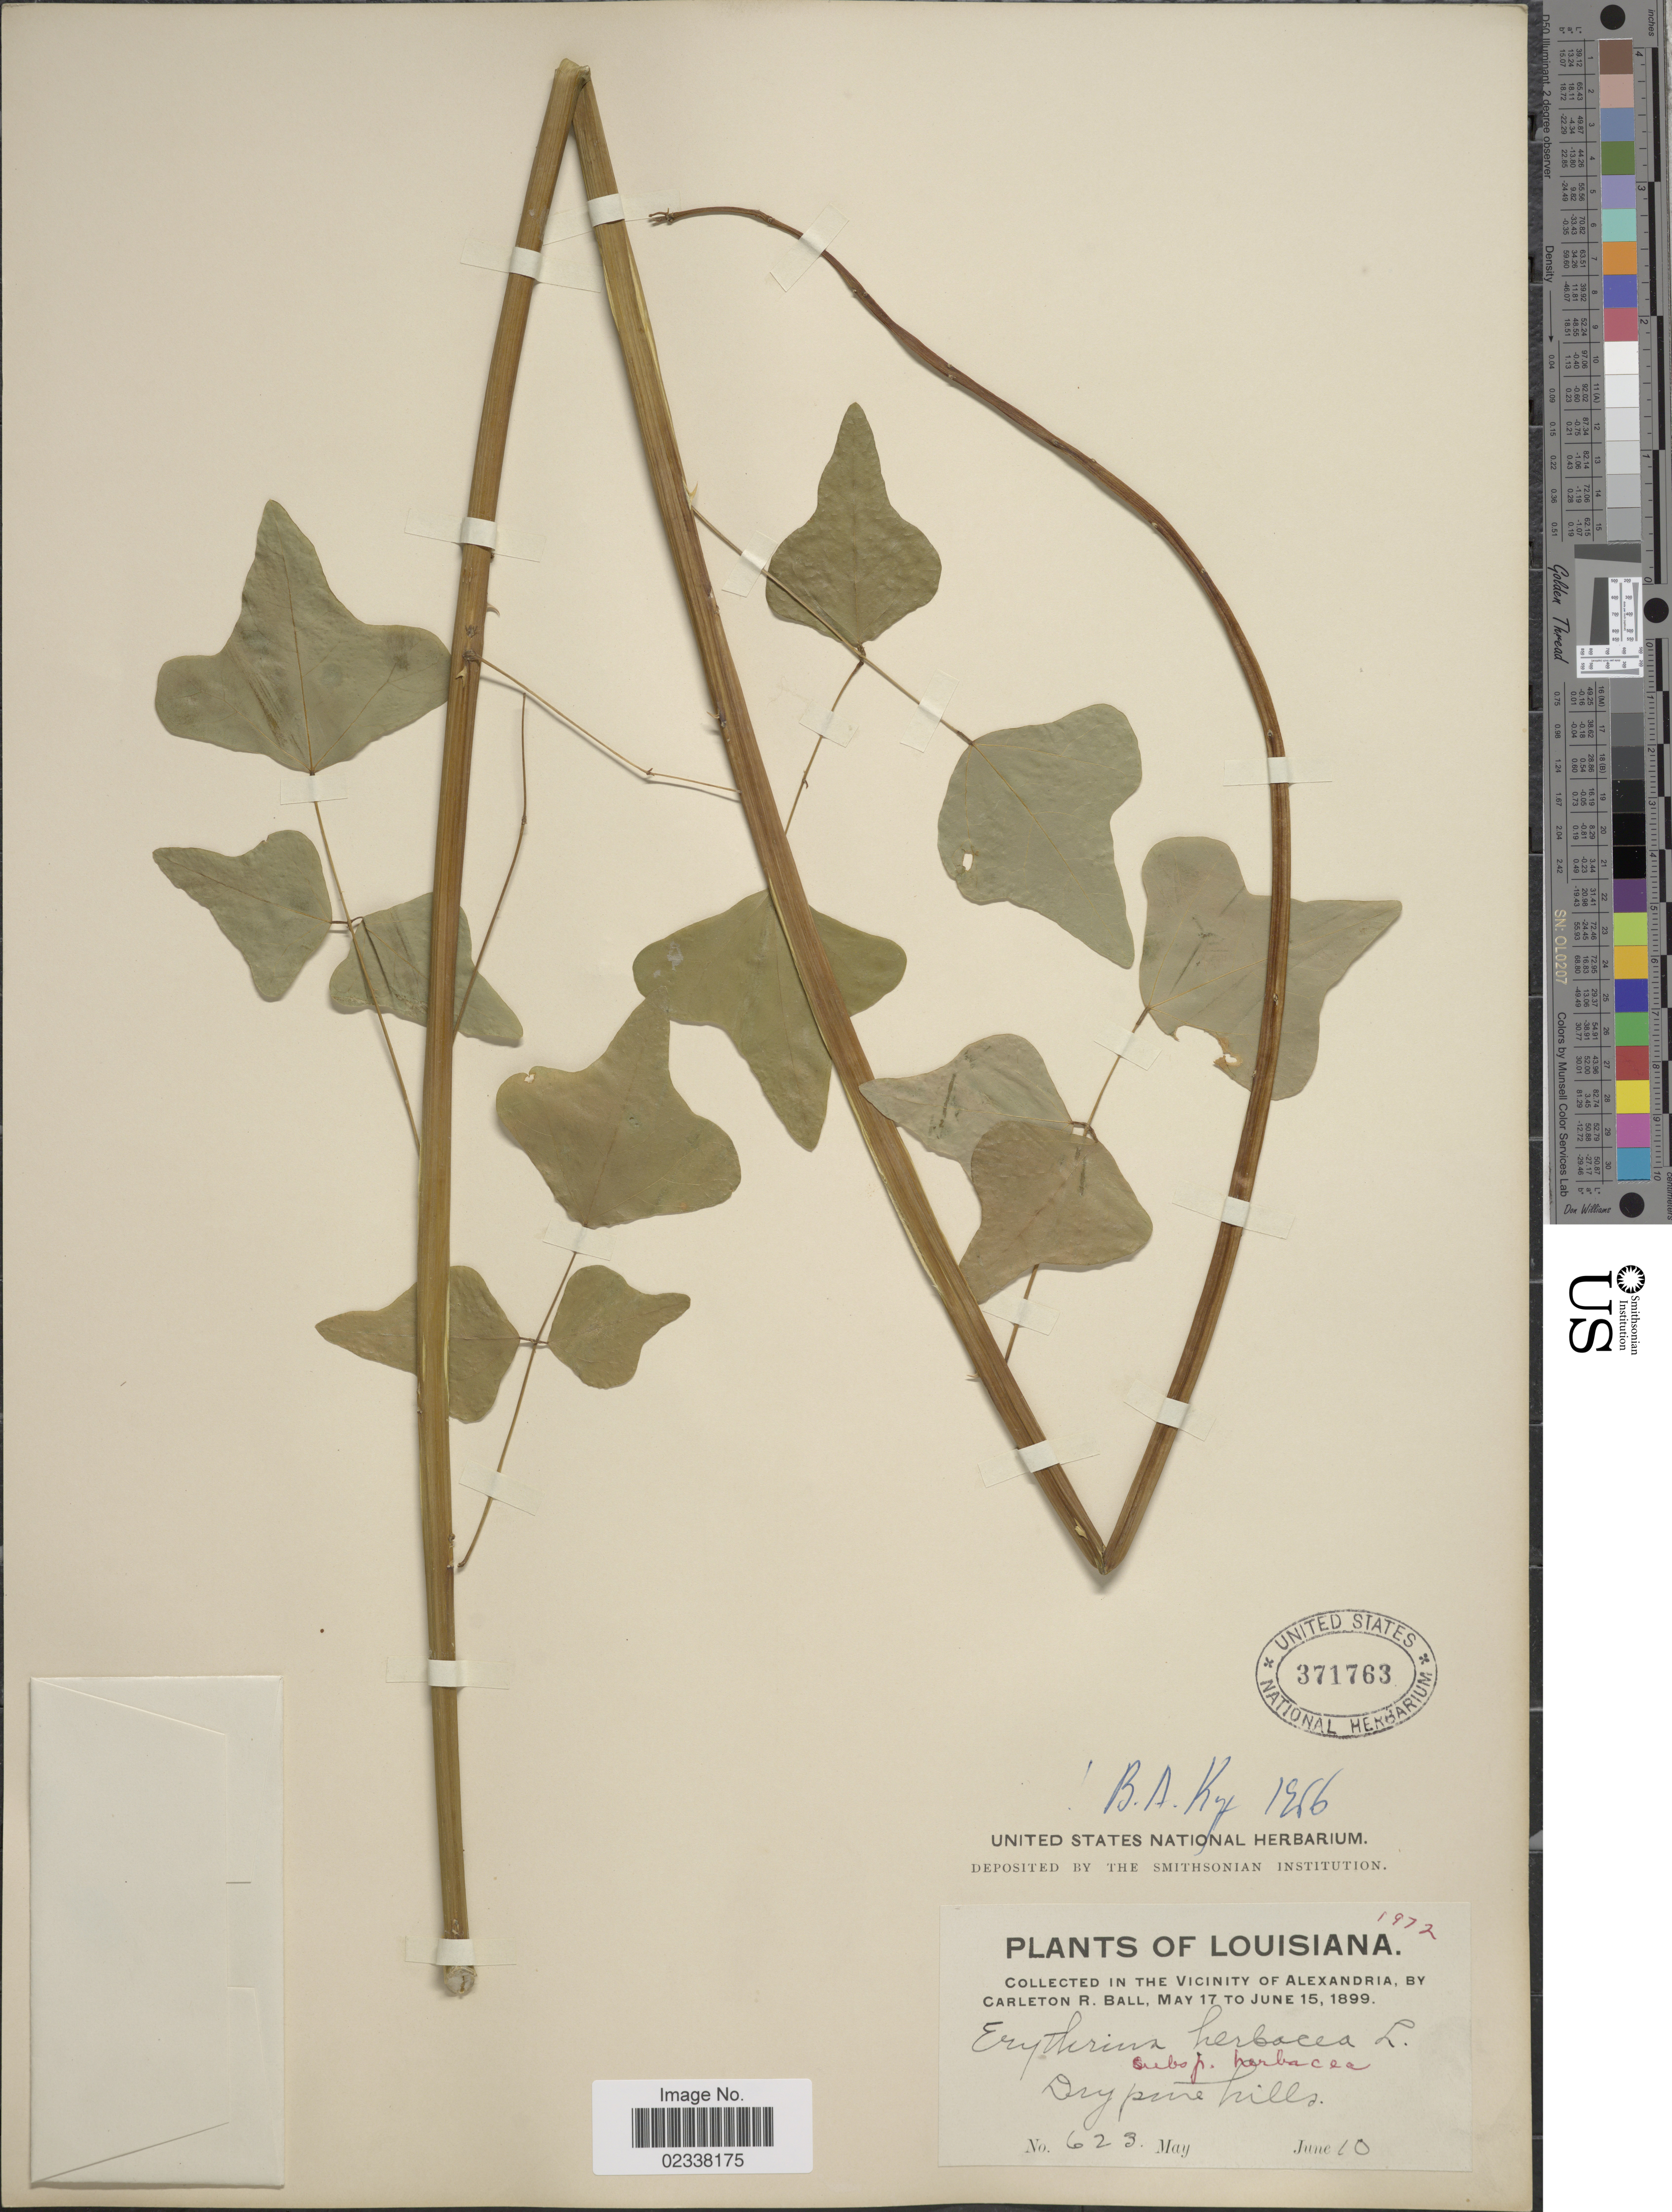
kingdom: Plantae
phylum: Tracheophyta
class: Magnoliopsida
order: Fabales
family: Fabaceae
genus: Erythrina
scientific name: Erythrina herbacea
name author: L.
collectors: C. R. Ball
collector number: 623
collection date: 1899-06-10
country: United States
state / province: Louisiana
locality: Vicinity of Alexandria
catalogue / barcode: US 371763